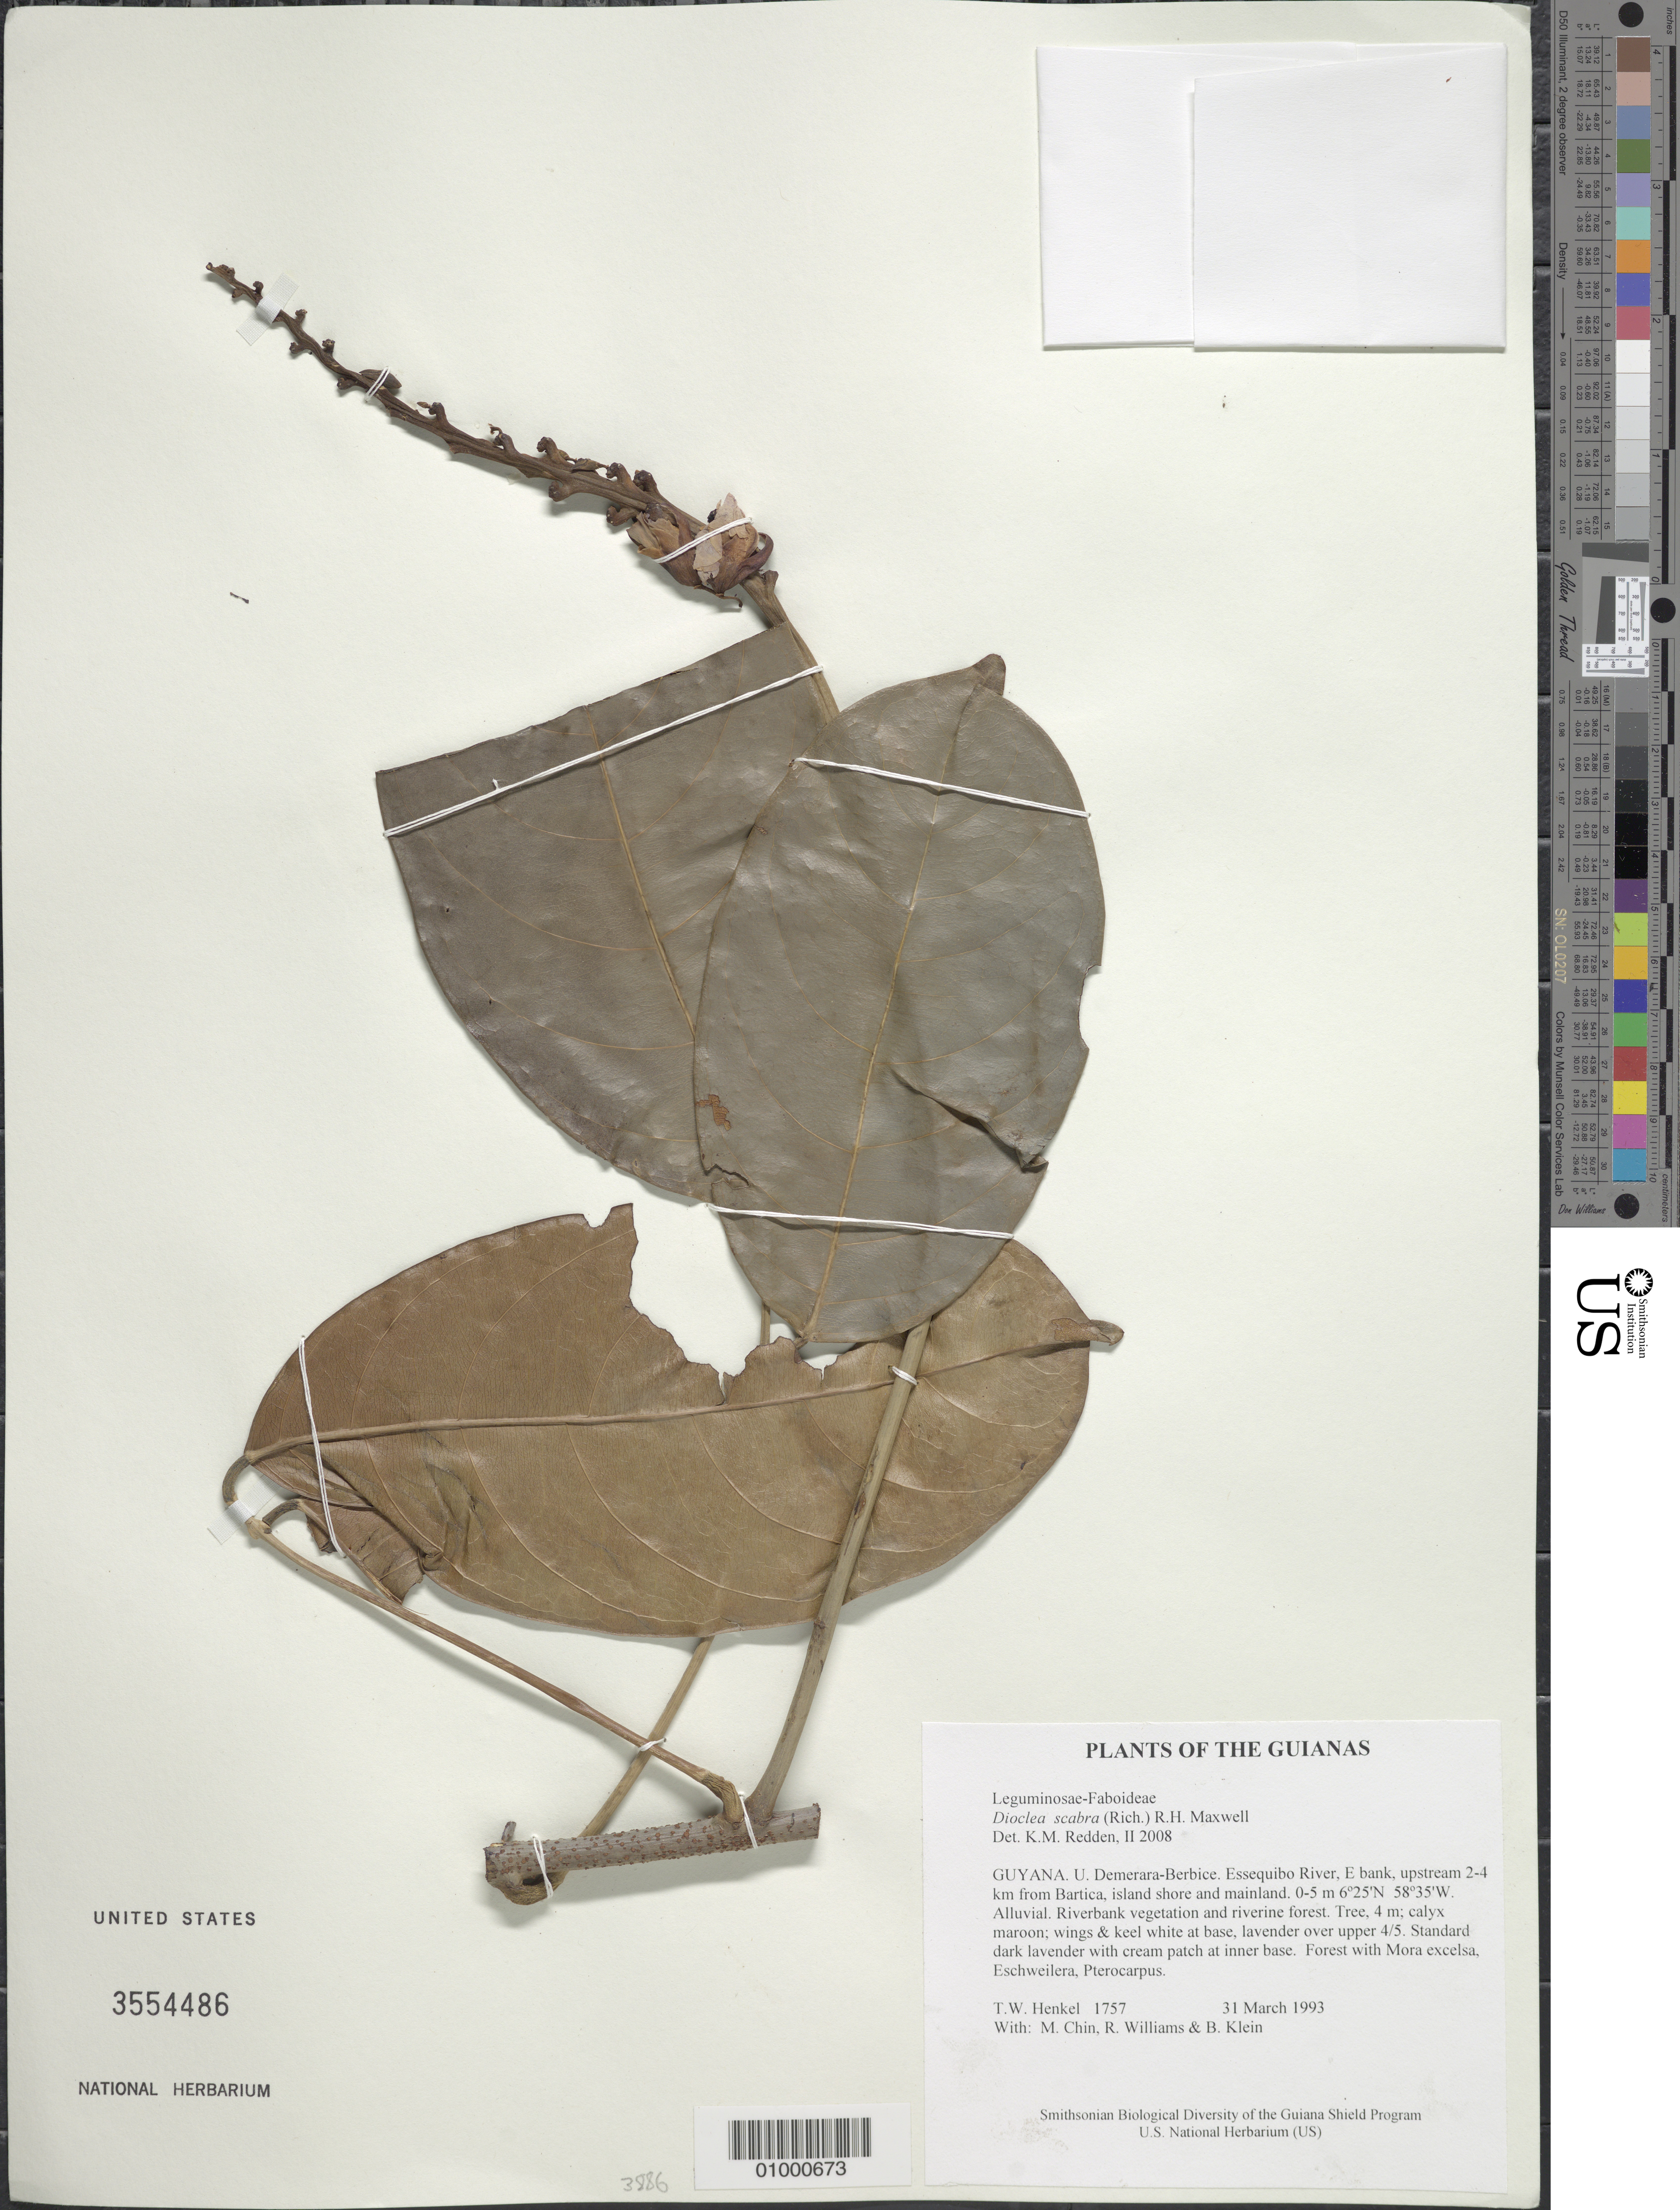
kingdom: Plantae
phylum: Tracheophyta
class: Magnoliopsida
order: Fabales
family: Fabaceae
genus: Macropsychanthus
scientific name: Macropsychanthus scaber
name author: (Rich.) L.P. Queiroz & Snak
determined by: Strong, Mark T., (BOT), Smithsonian Institution - National Museum of Natural History (UNITED STATES)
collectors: T. Henkel, M. Chin, R. Williams & B. Klein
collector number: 1757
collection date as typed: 31 March 1993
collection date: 1993-03-31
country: Guyana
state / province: U. Demerara-Berbice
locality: Essequibo River, E bank, upstream 2-4 km from Bartica, island shore and mainland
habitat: Alluvial. Riverbank vegetation and riverine forest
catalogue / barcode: US 3554486